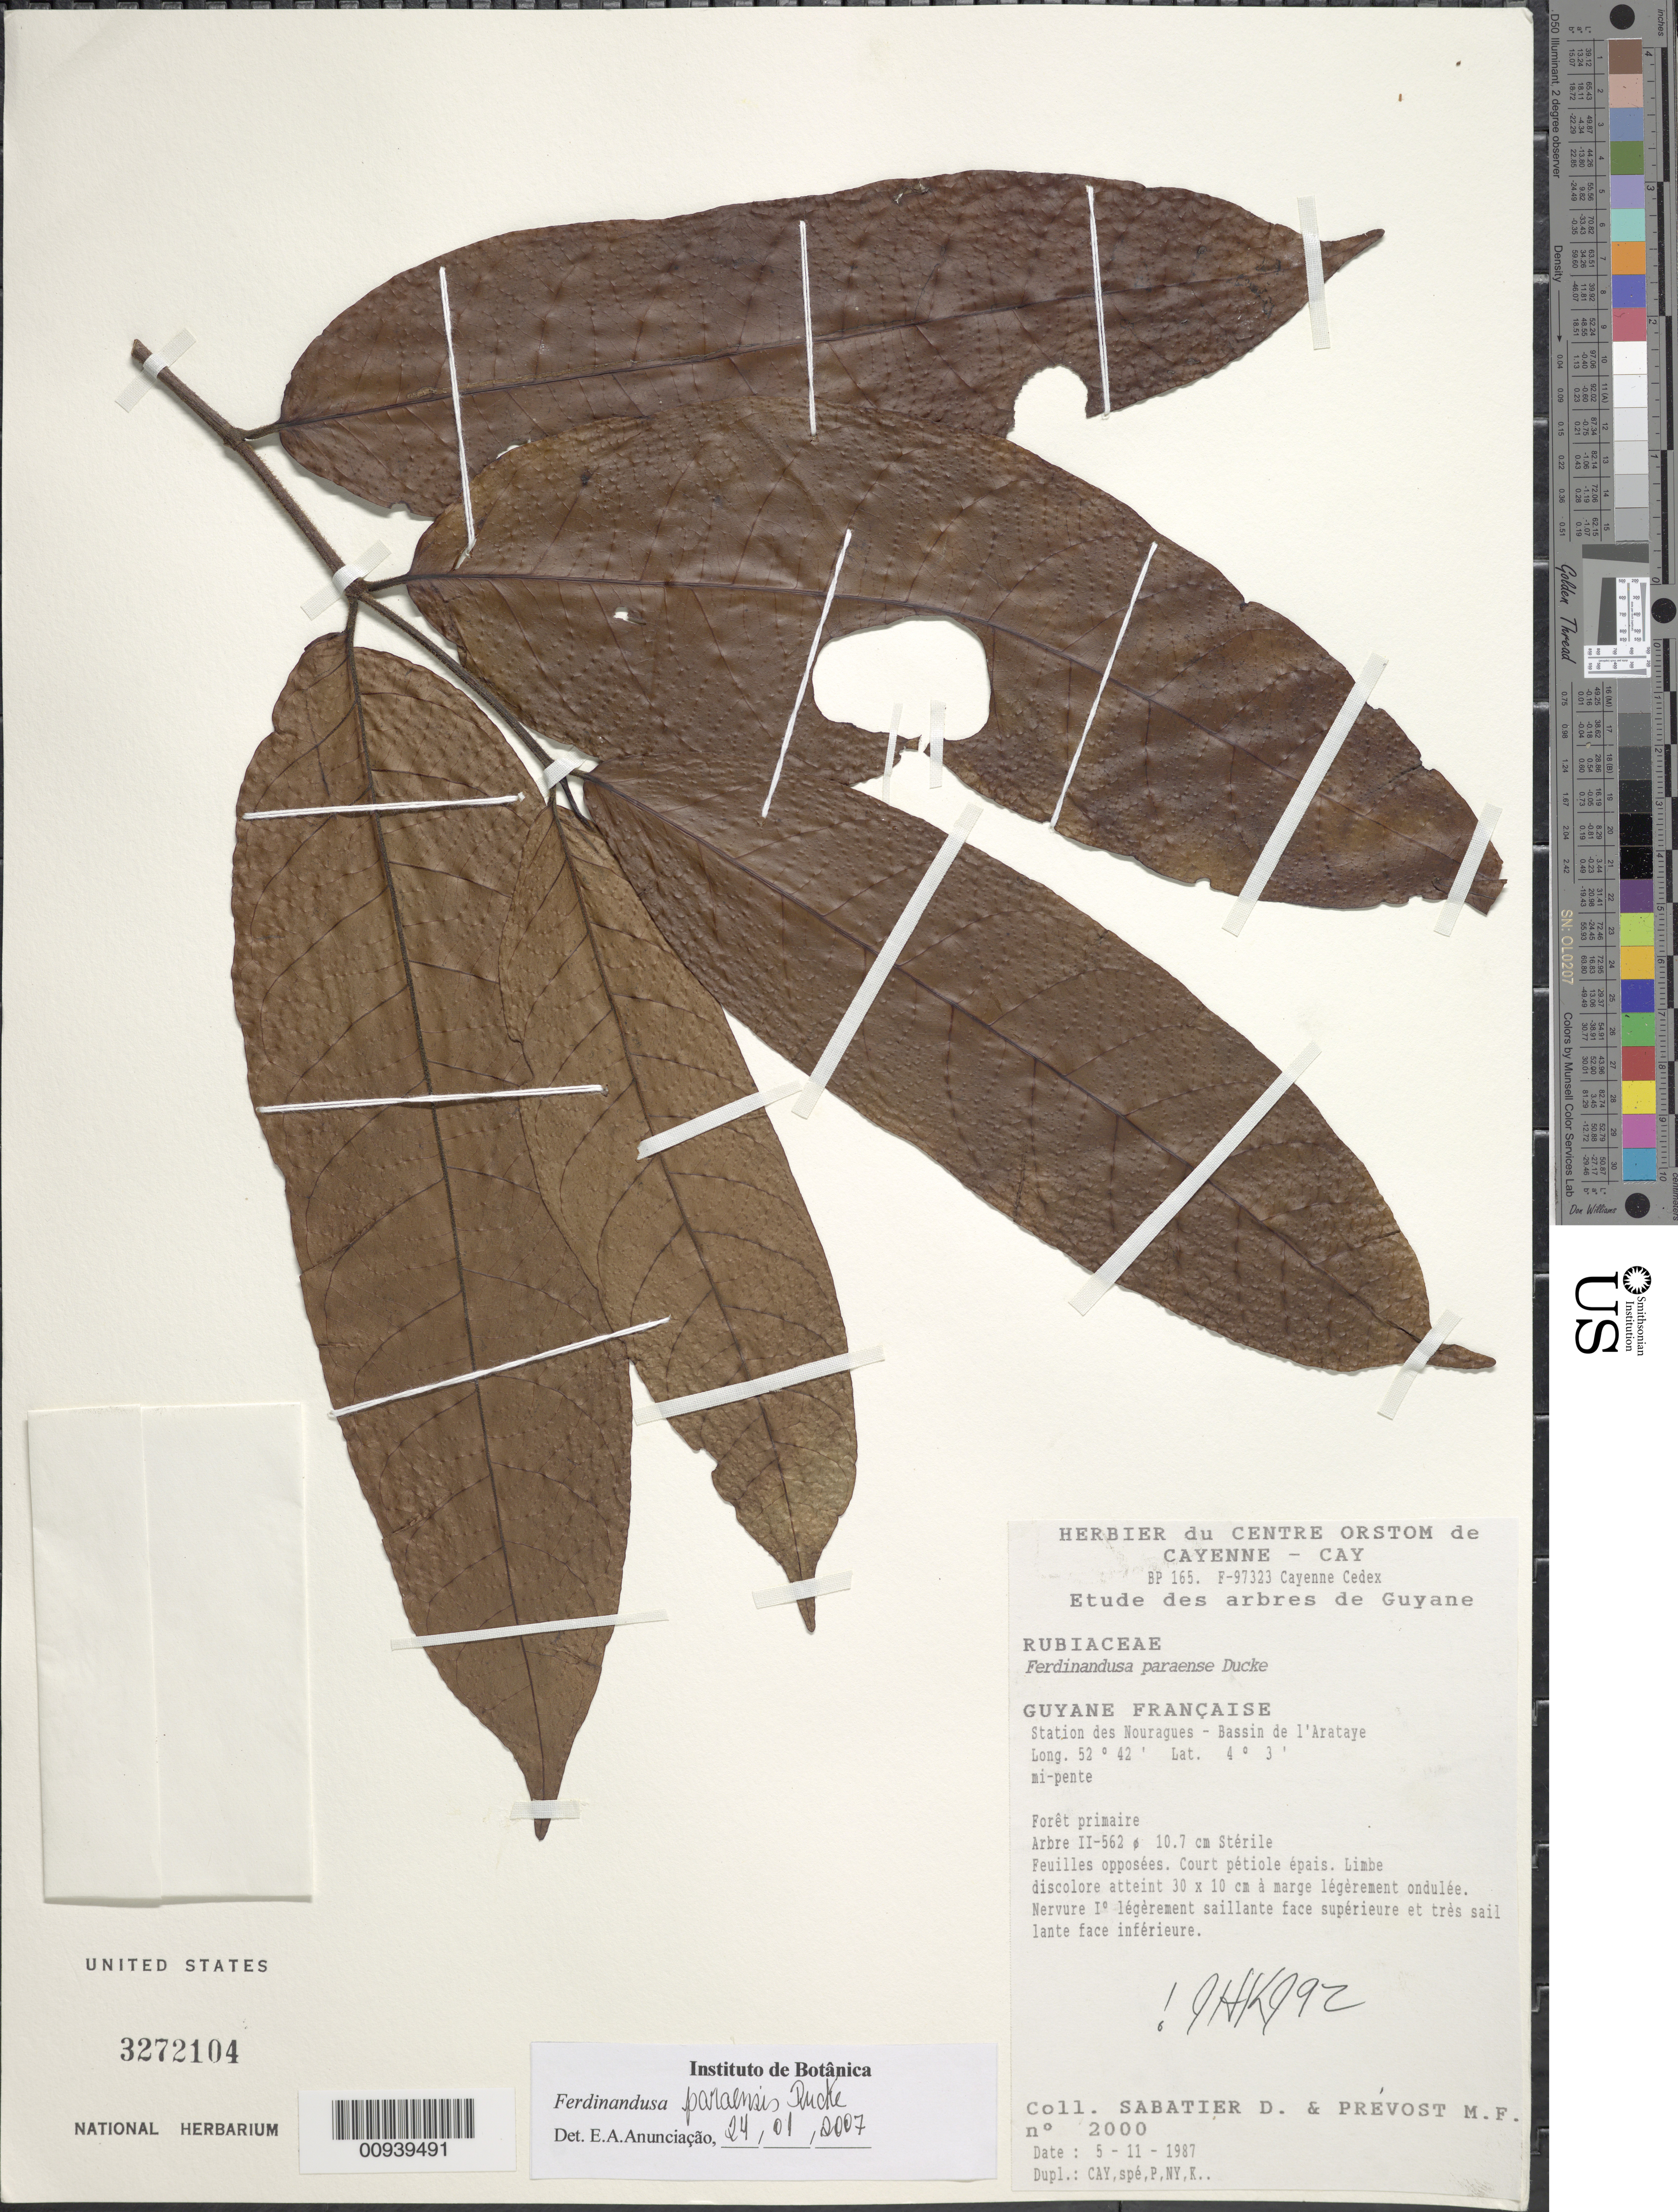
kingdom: Plantae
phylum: Tracheophyta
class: Magnoliopsida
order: Gentianales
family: Rubiaceae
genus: Ferdinandusa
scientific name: Ferdinandusa paraensis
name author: Ducke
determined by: Anunciação, E. A. d.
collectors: D. Sabatier & M.-F. Prévost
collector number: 2000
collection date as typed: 5-Nov-87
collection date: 1987-11-05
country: French Guiana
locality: Station des Nouragues, Bassin de l'Approuague, Arataye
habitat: Primary forest, mi-pente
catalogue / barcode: US 3272104